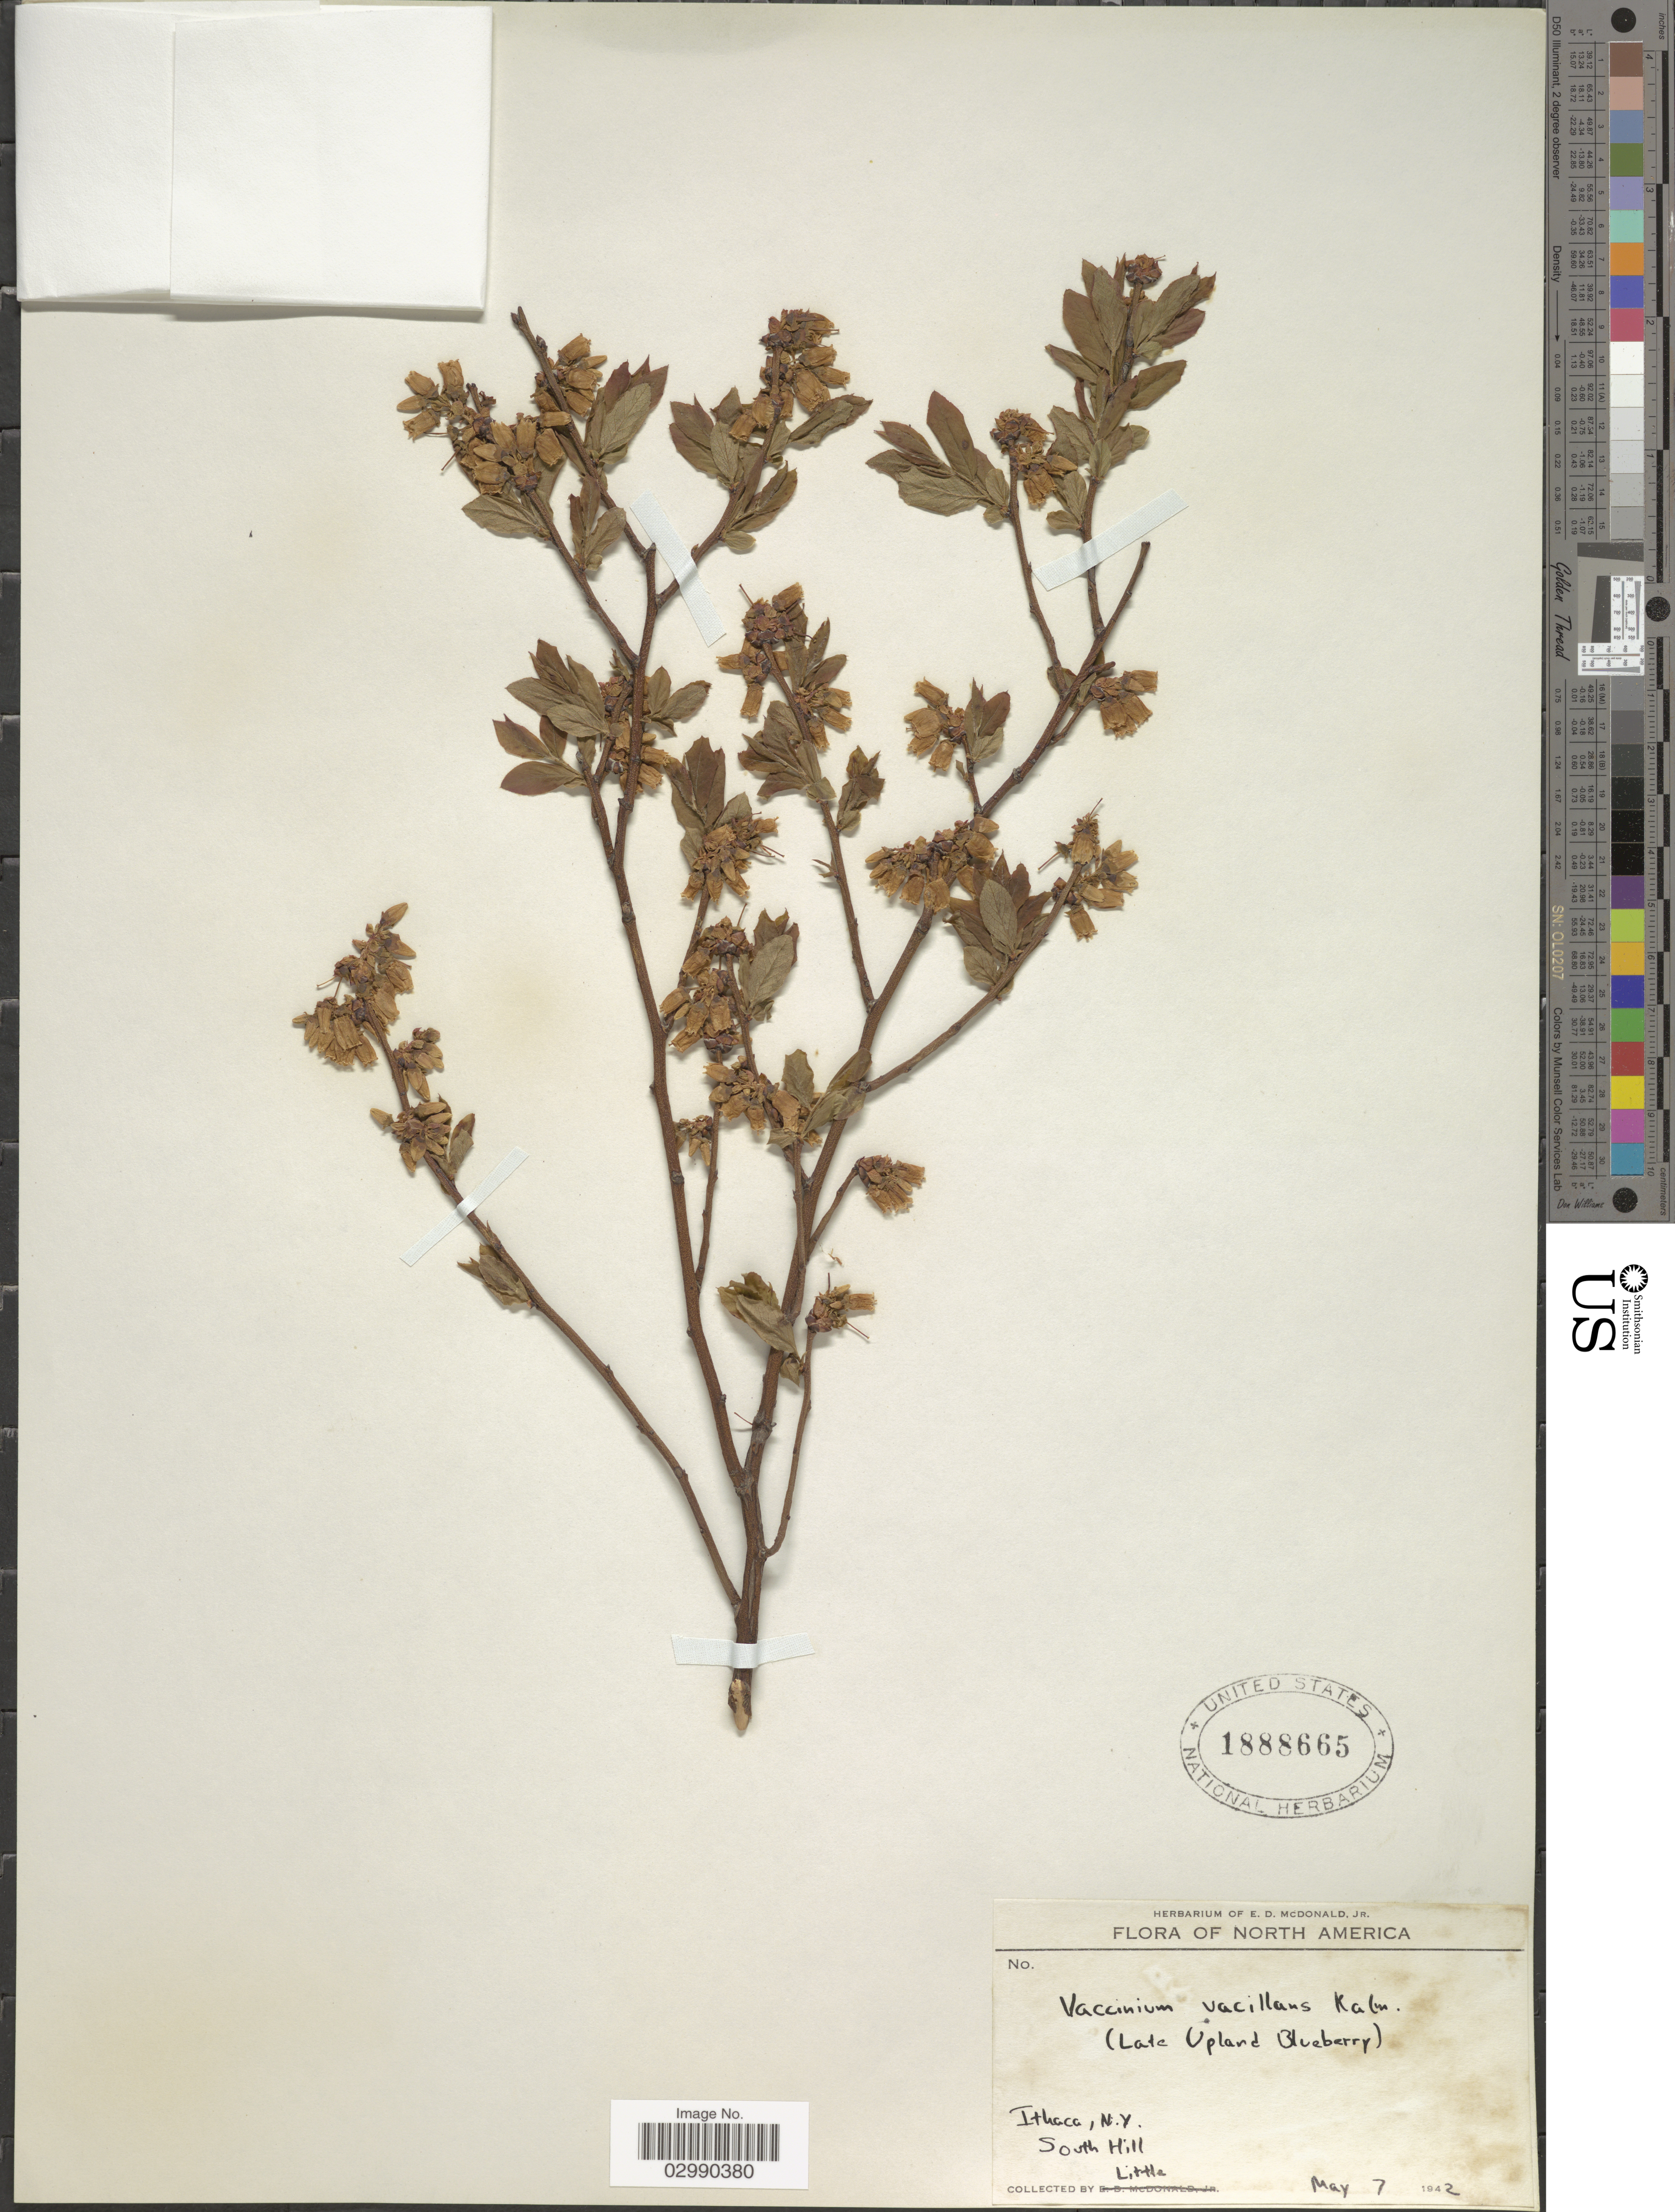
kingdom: Plantae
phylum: Tracheophyta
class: Magnoliopsida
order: Ericales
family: Ericaceae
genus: Vaccinium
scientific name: Vaccinium vacillans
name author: Kalm ex Torr.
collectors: Little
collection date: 1942-05-07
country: United States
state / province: New York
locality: Ithaca, South Hill.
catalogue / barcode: US 1888665